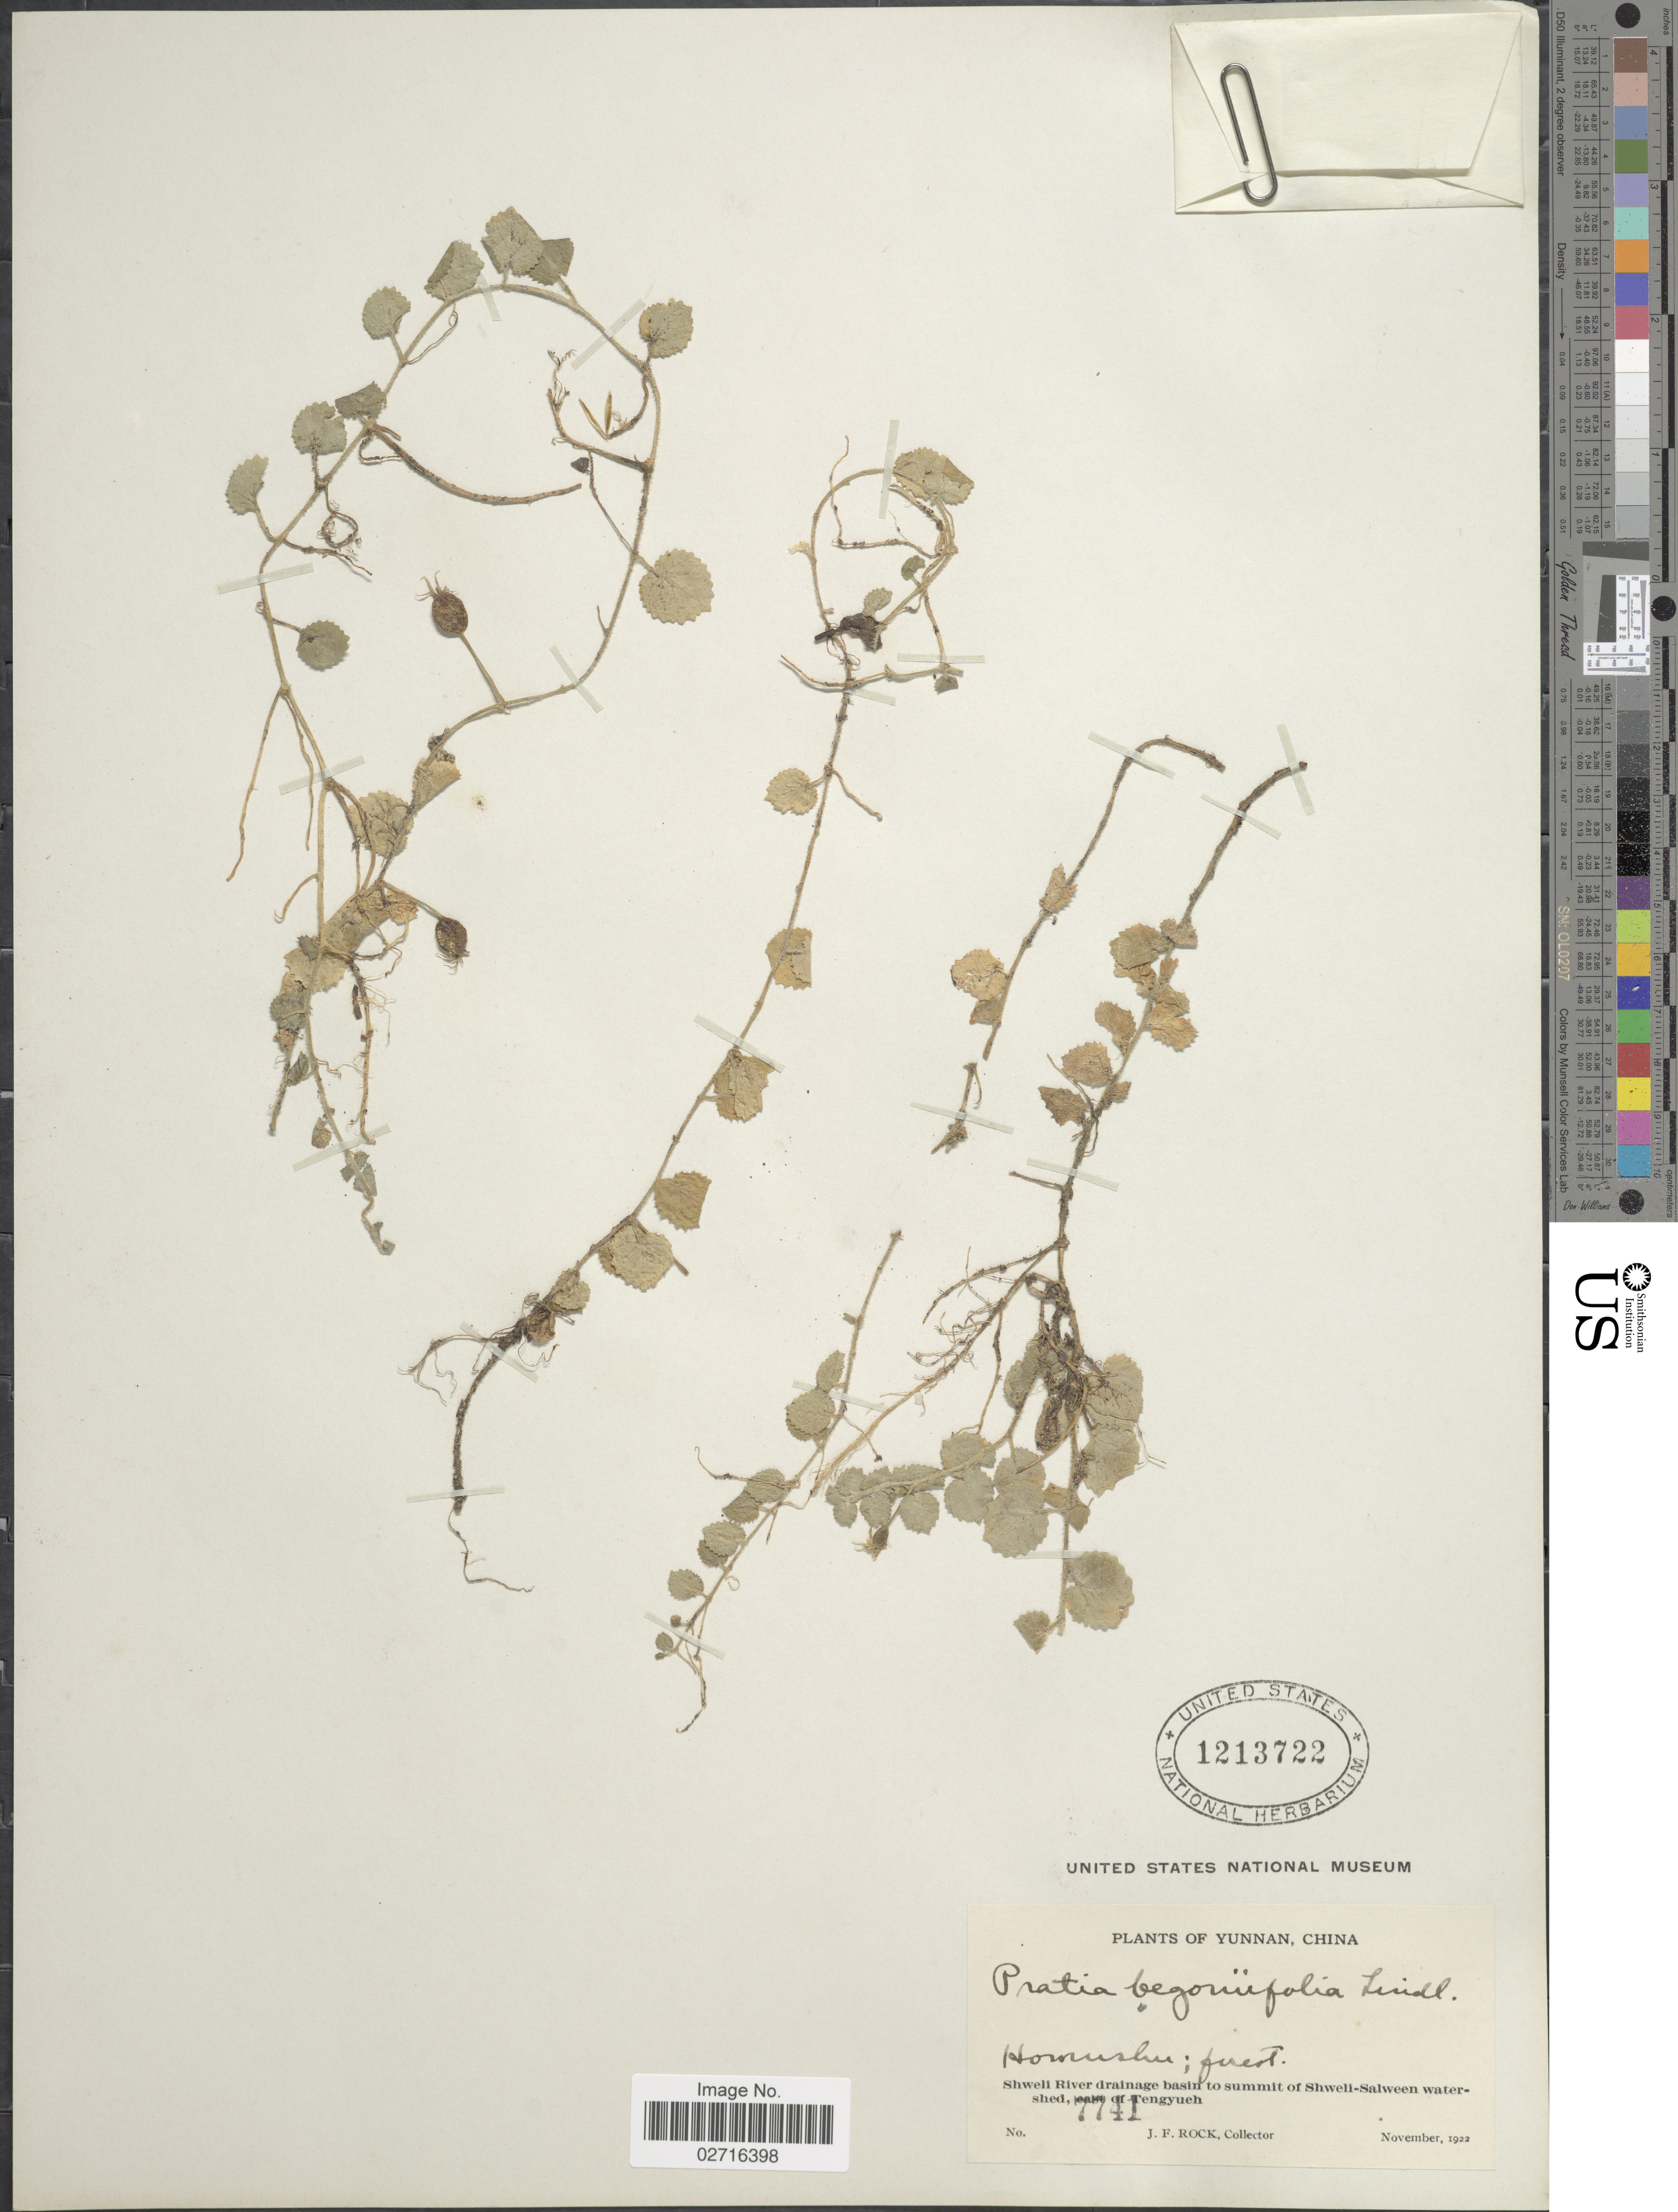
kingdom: Plantae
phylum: Tracheophyta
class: Magnoliopsida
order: Asterales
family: Campanulaceae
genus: Pratia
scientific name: Pratia nummularia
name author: (Lam.) A. Braun & Asch.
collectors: J. F. Rock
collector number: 7741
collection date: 1922-11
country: China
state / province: Yunnan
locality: Hornushu; forest, Shweli River drainage basin to summit of Shweli-Salween watershed, east of Tengyueh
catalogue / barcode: US 1213722